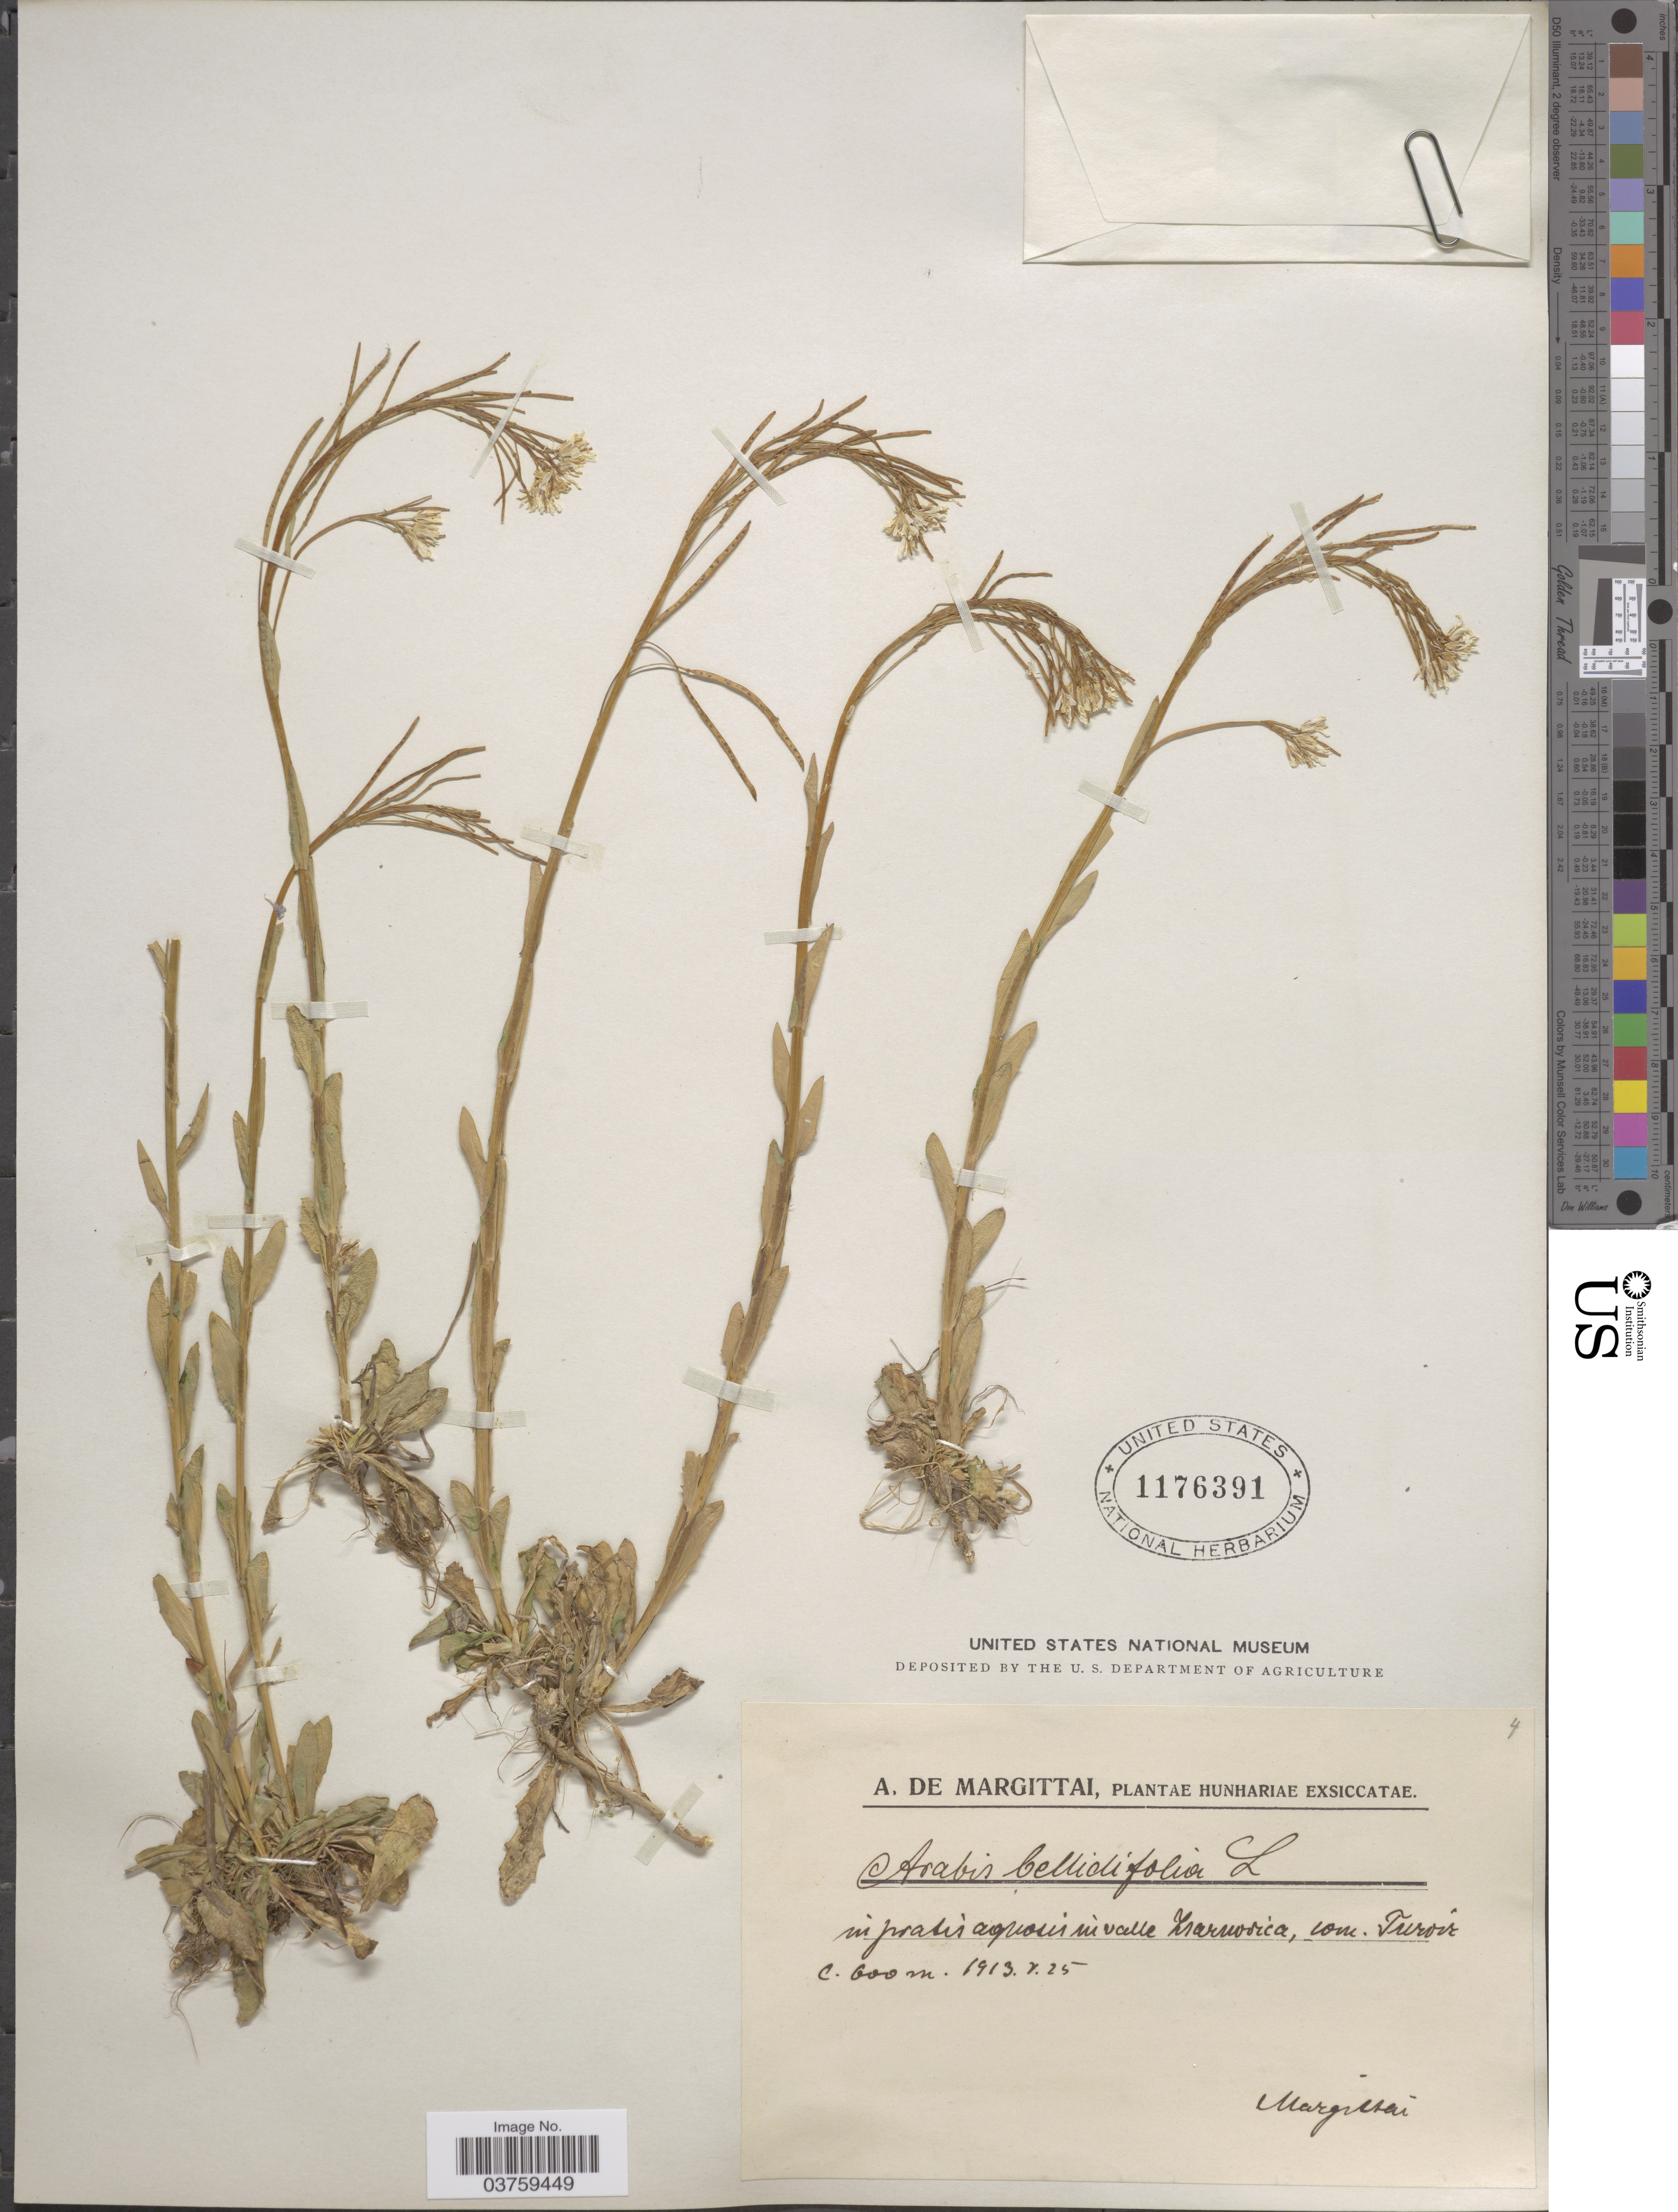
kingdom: Plantae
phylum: Tracheophyta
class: Magnoliopsida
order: Brassicales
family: Brassicaceae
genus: Arabis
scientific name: Arabis bellidifolia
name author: Crantz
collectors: A. Margittai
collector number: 4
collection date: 1913-05-25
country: Hungary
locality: Hunhariae. mi pralis aqruoui mi valle Kraruorica*, com. Turoiz.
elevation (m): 600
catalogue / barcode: US 1176391